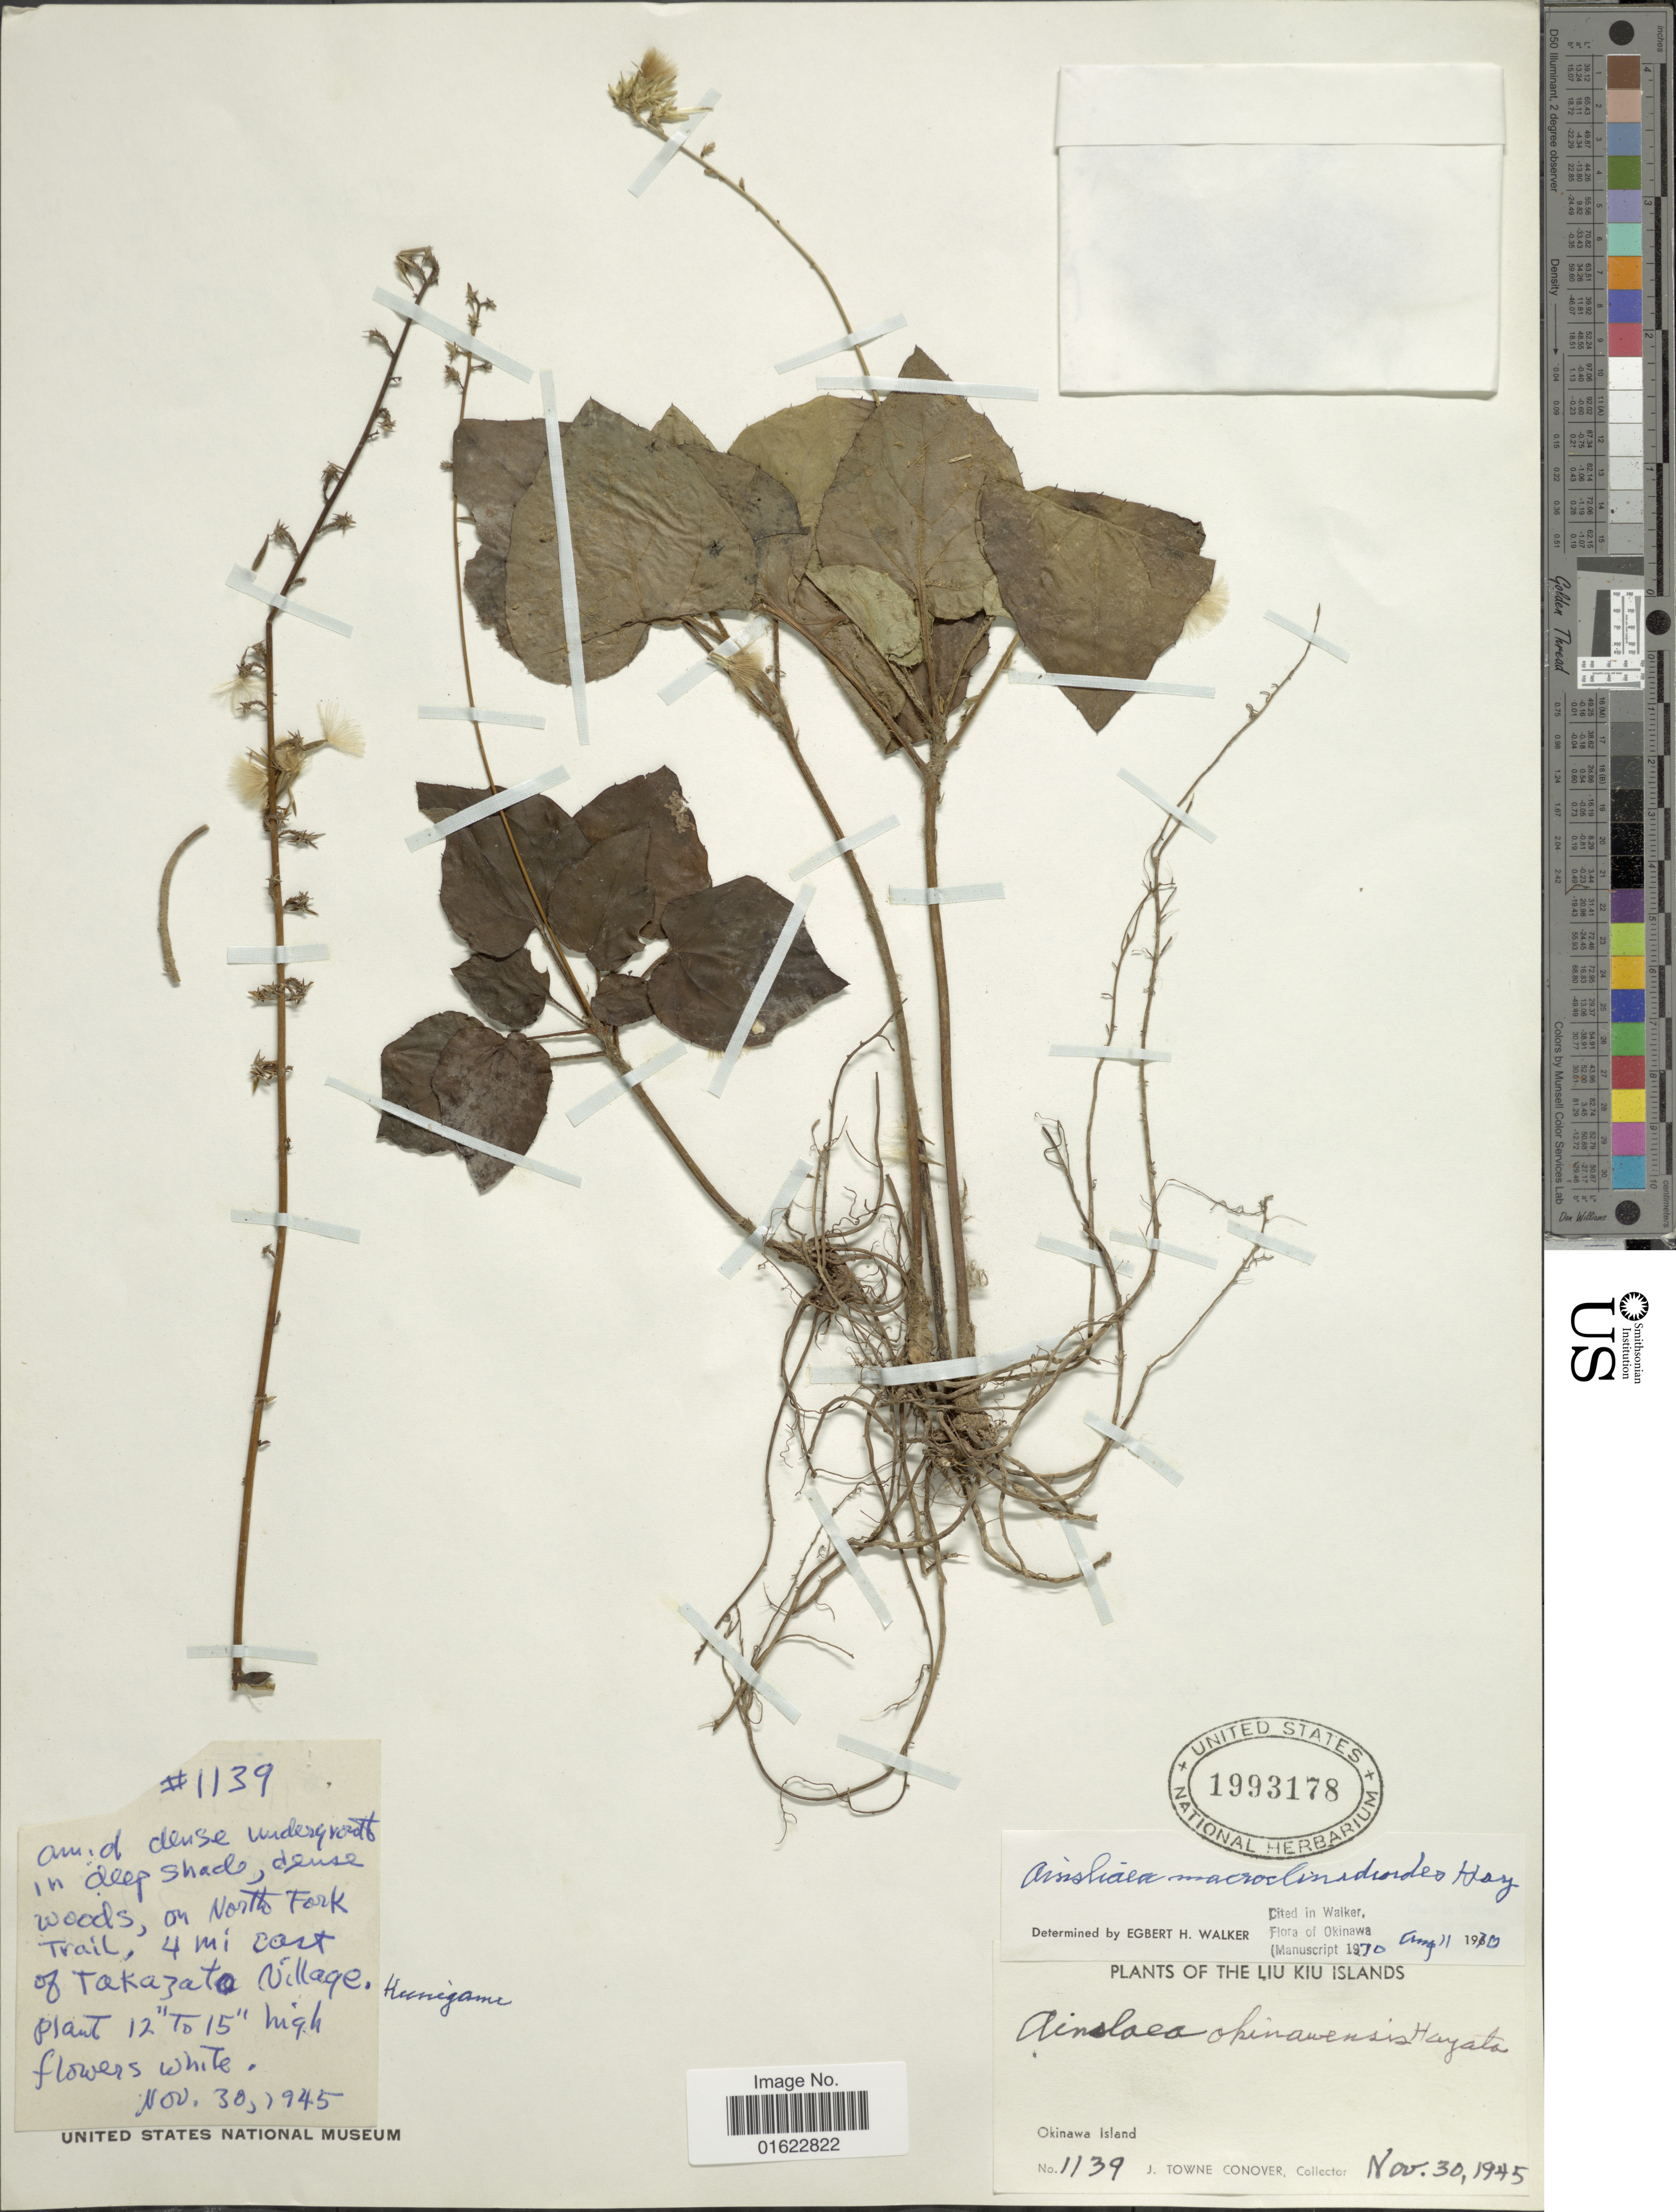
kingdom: Plantae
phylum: Tracheophyta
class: Magnoliopsida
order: Asterales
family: Asteraceae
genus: Ainsliaea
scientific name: Ainsliaea macroclinidioides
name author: Hayata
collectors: J. T. Conover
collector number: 1139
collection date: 1945-11-30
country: Japan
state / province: Okinawa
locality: Liu Kiu Islands. Okinawa Island.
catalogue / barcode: US 1993178